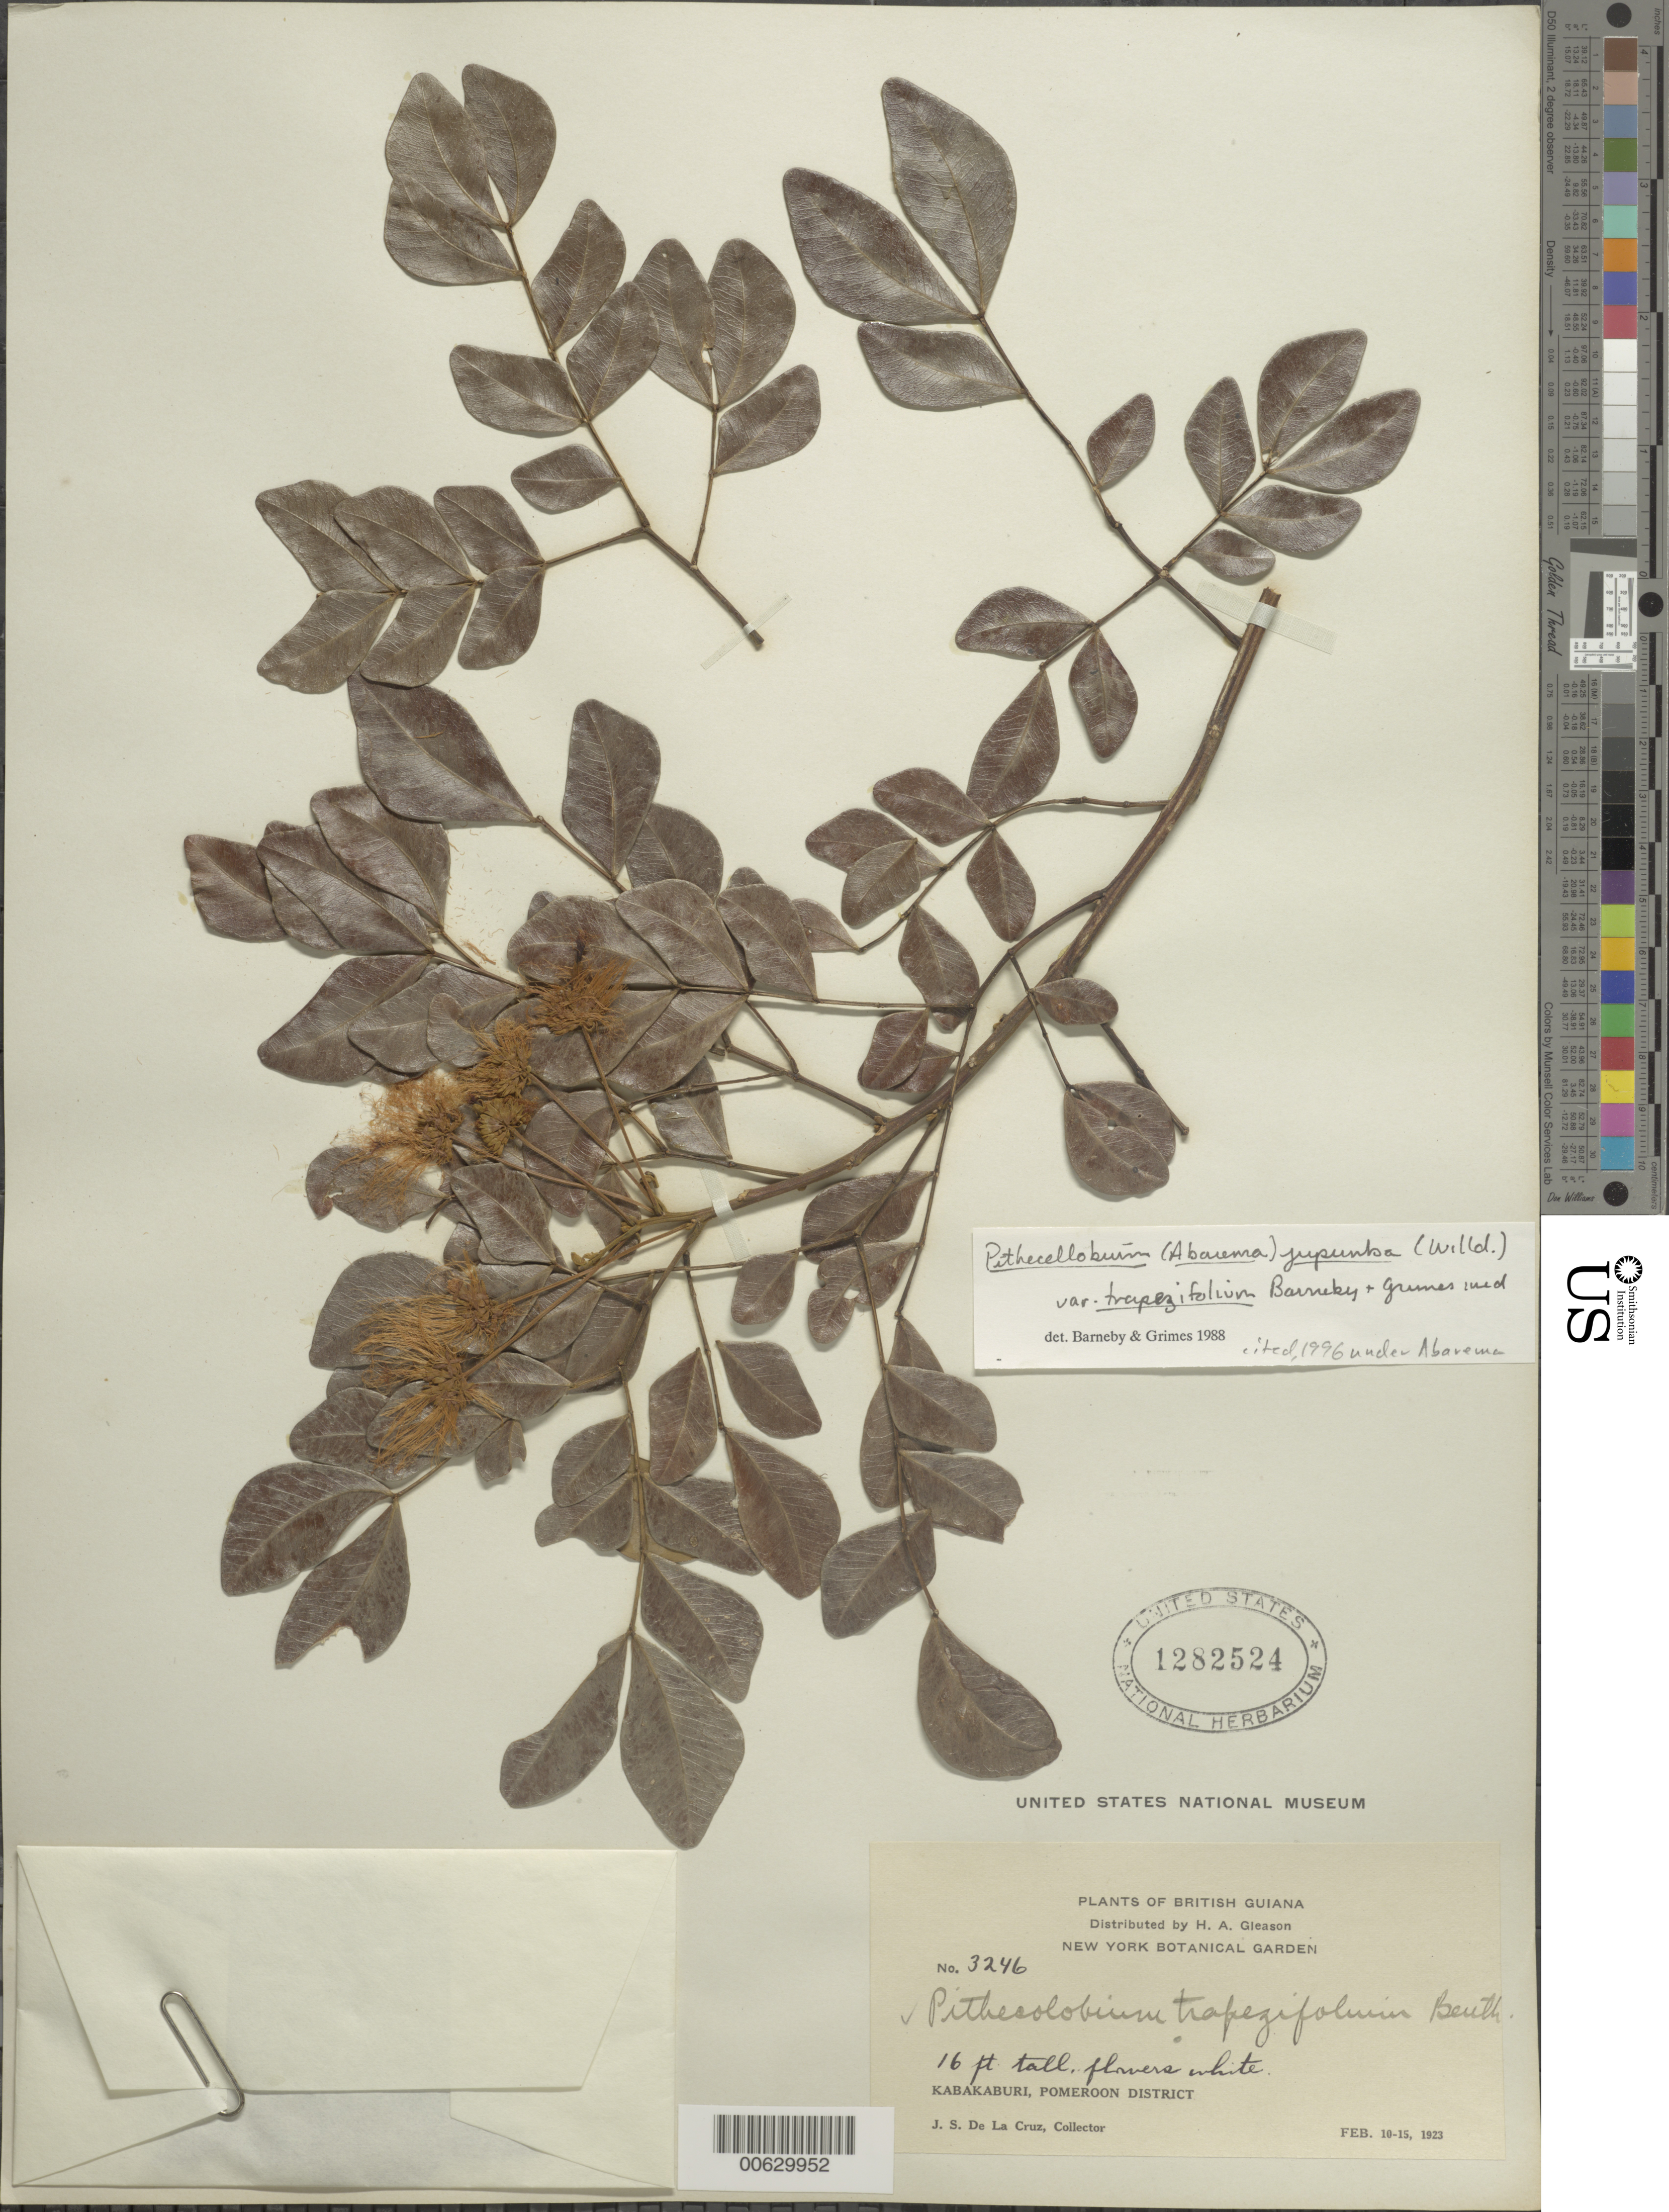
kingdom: Plantae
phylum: Tracheophyta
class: Magnoliopsida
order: Fabales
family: Fabaceae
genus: Jupunba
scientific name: Jupunba trapezifolia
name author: (Vahl) Moldenke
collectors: J. S. de la Cruz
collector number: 3246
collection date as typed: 10-Feb-23 to 15-Feb-23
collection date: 1923-02-10/1923-02-15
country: Guyana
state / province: Pomeroon-Supenaam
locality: Kabakaburi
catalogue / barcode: US 1282524